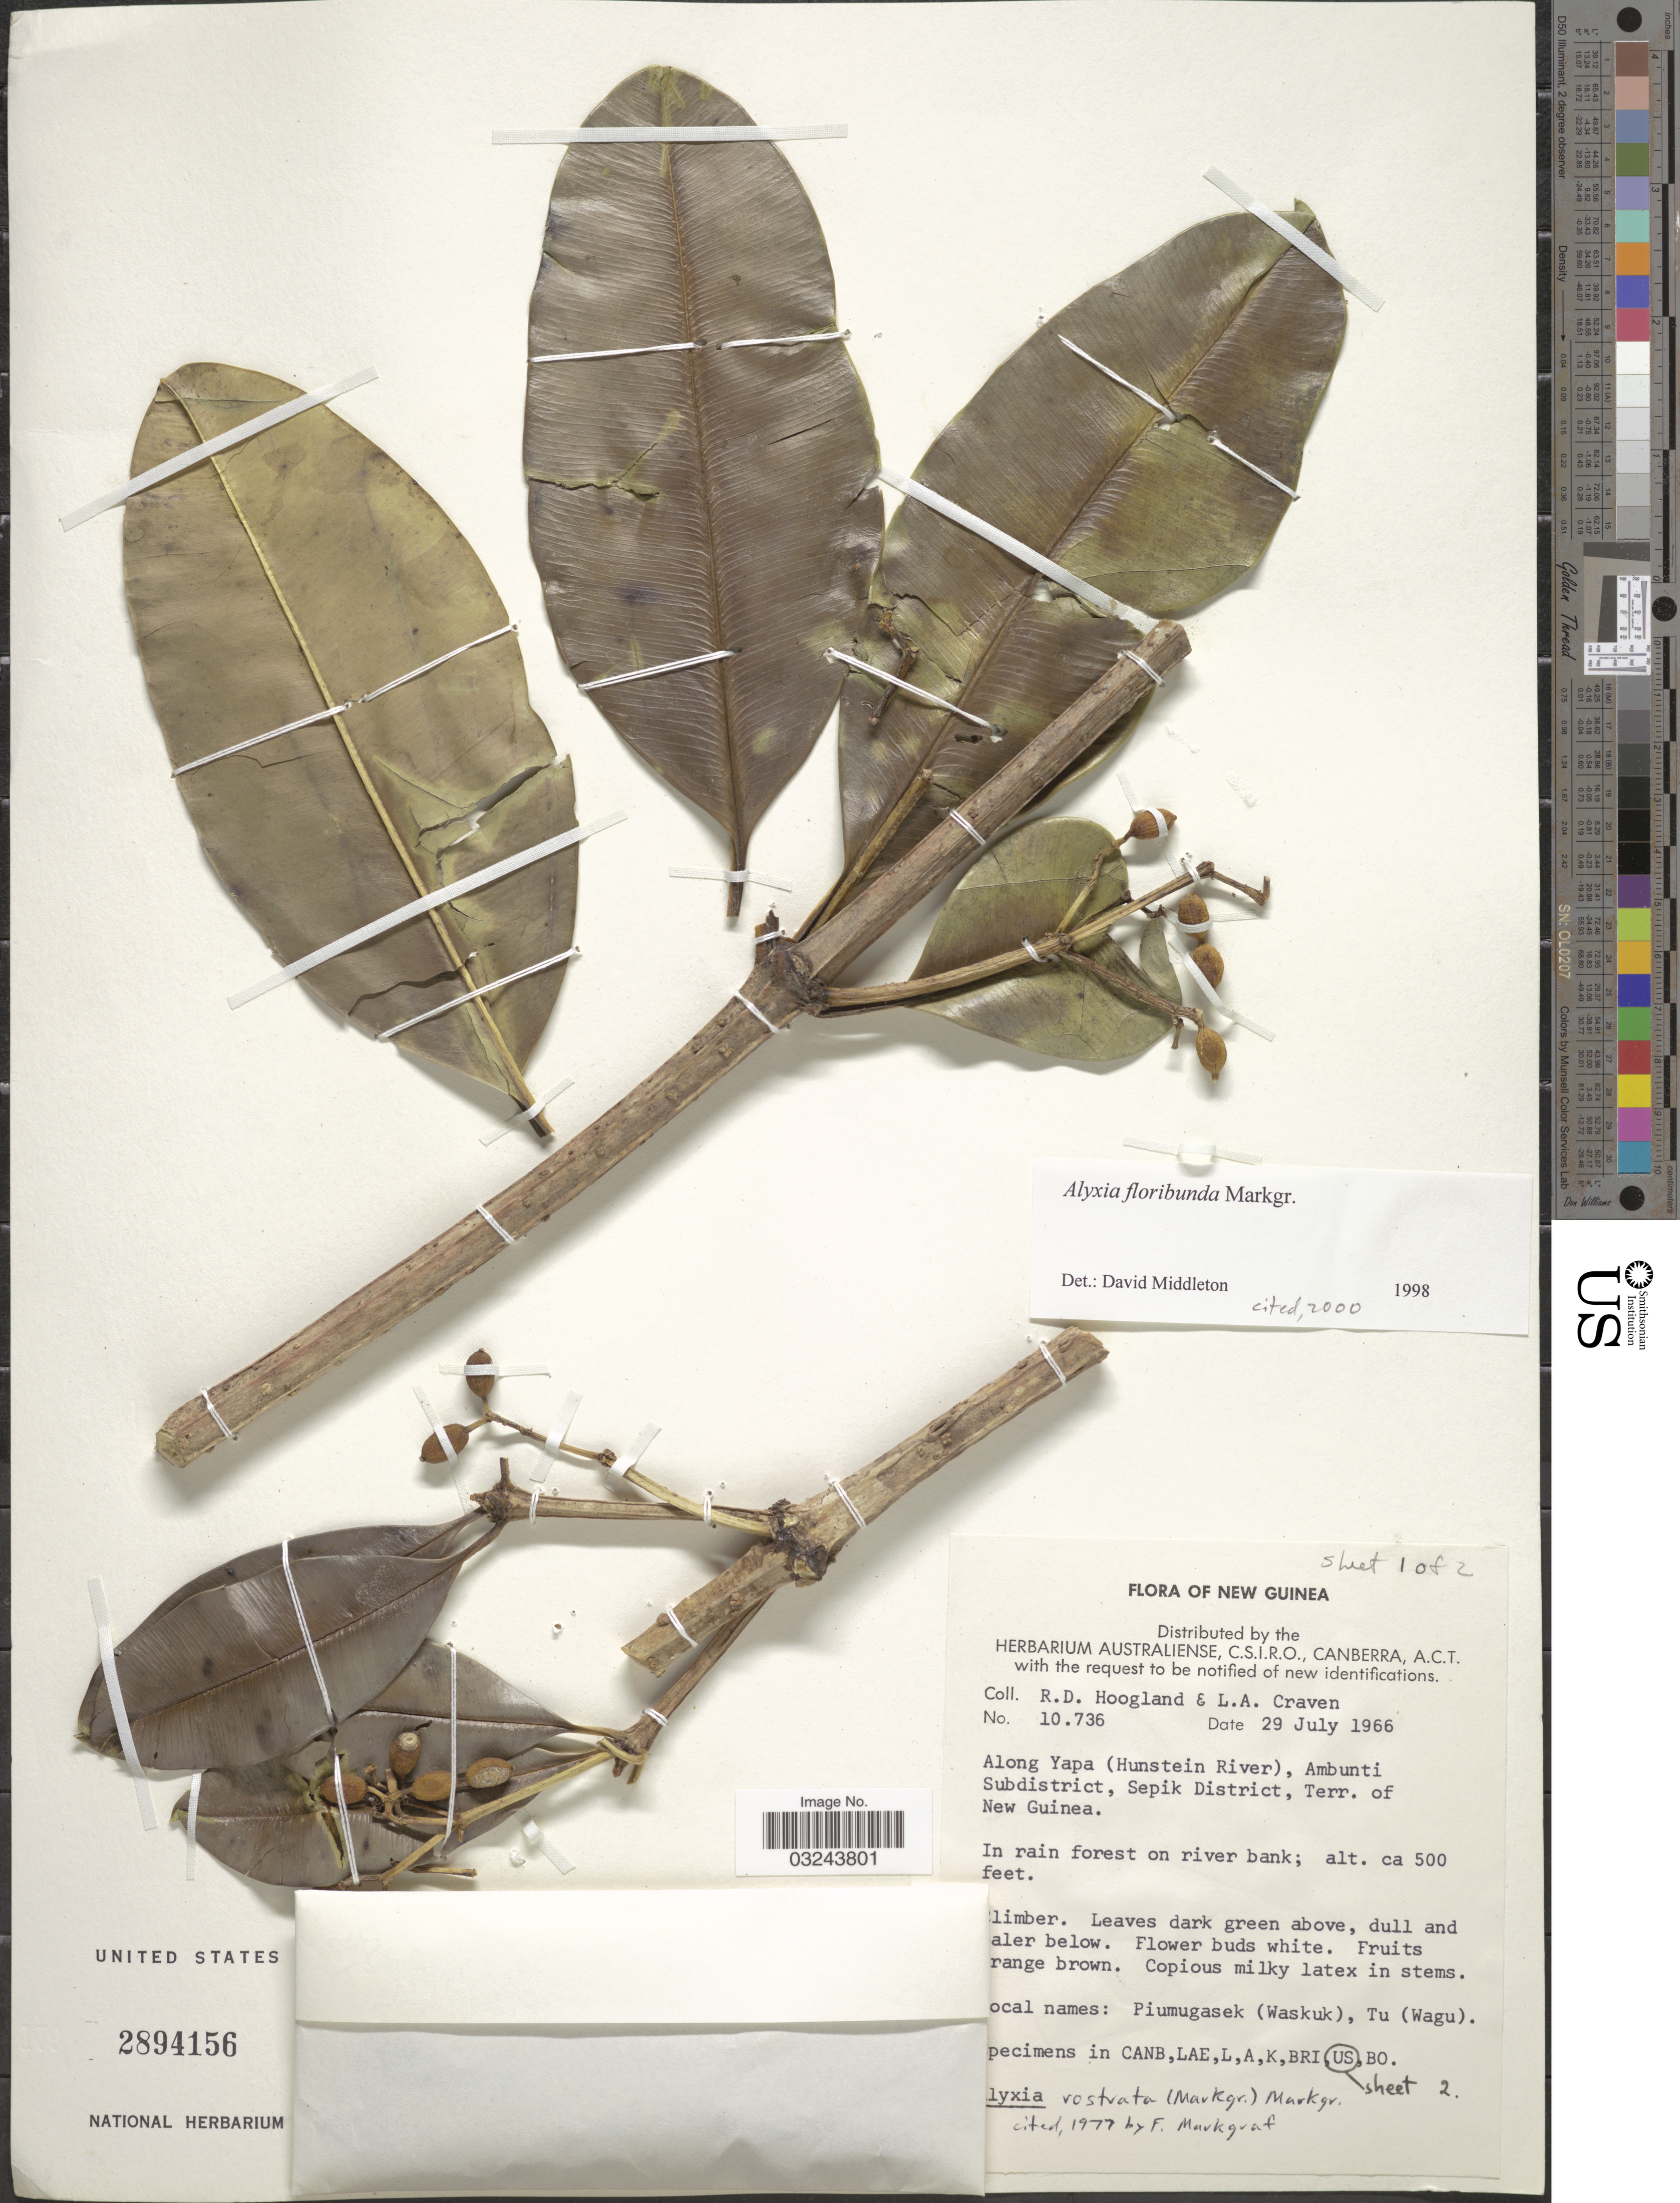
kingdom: Plantae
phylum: Tracheophyta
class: Magnoliopsida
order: Gentianales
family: Apocynaceae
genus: Alyxia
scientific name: Alyxia floribunda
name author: Markgr.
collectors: R. D. Hoogland & L. A. Craven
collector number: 10736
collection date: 1966-07-29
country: Papua New Guinea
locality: New Guinea. Along Yapa (Hunstein River), Ambunti Subdistrict, Sepik District, Terr. of New Guinea.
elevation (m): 152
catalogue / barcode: US 2894156